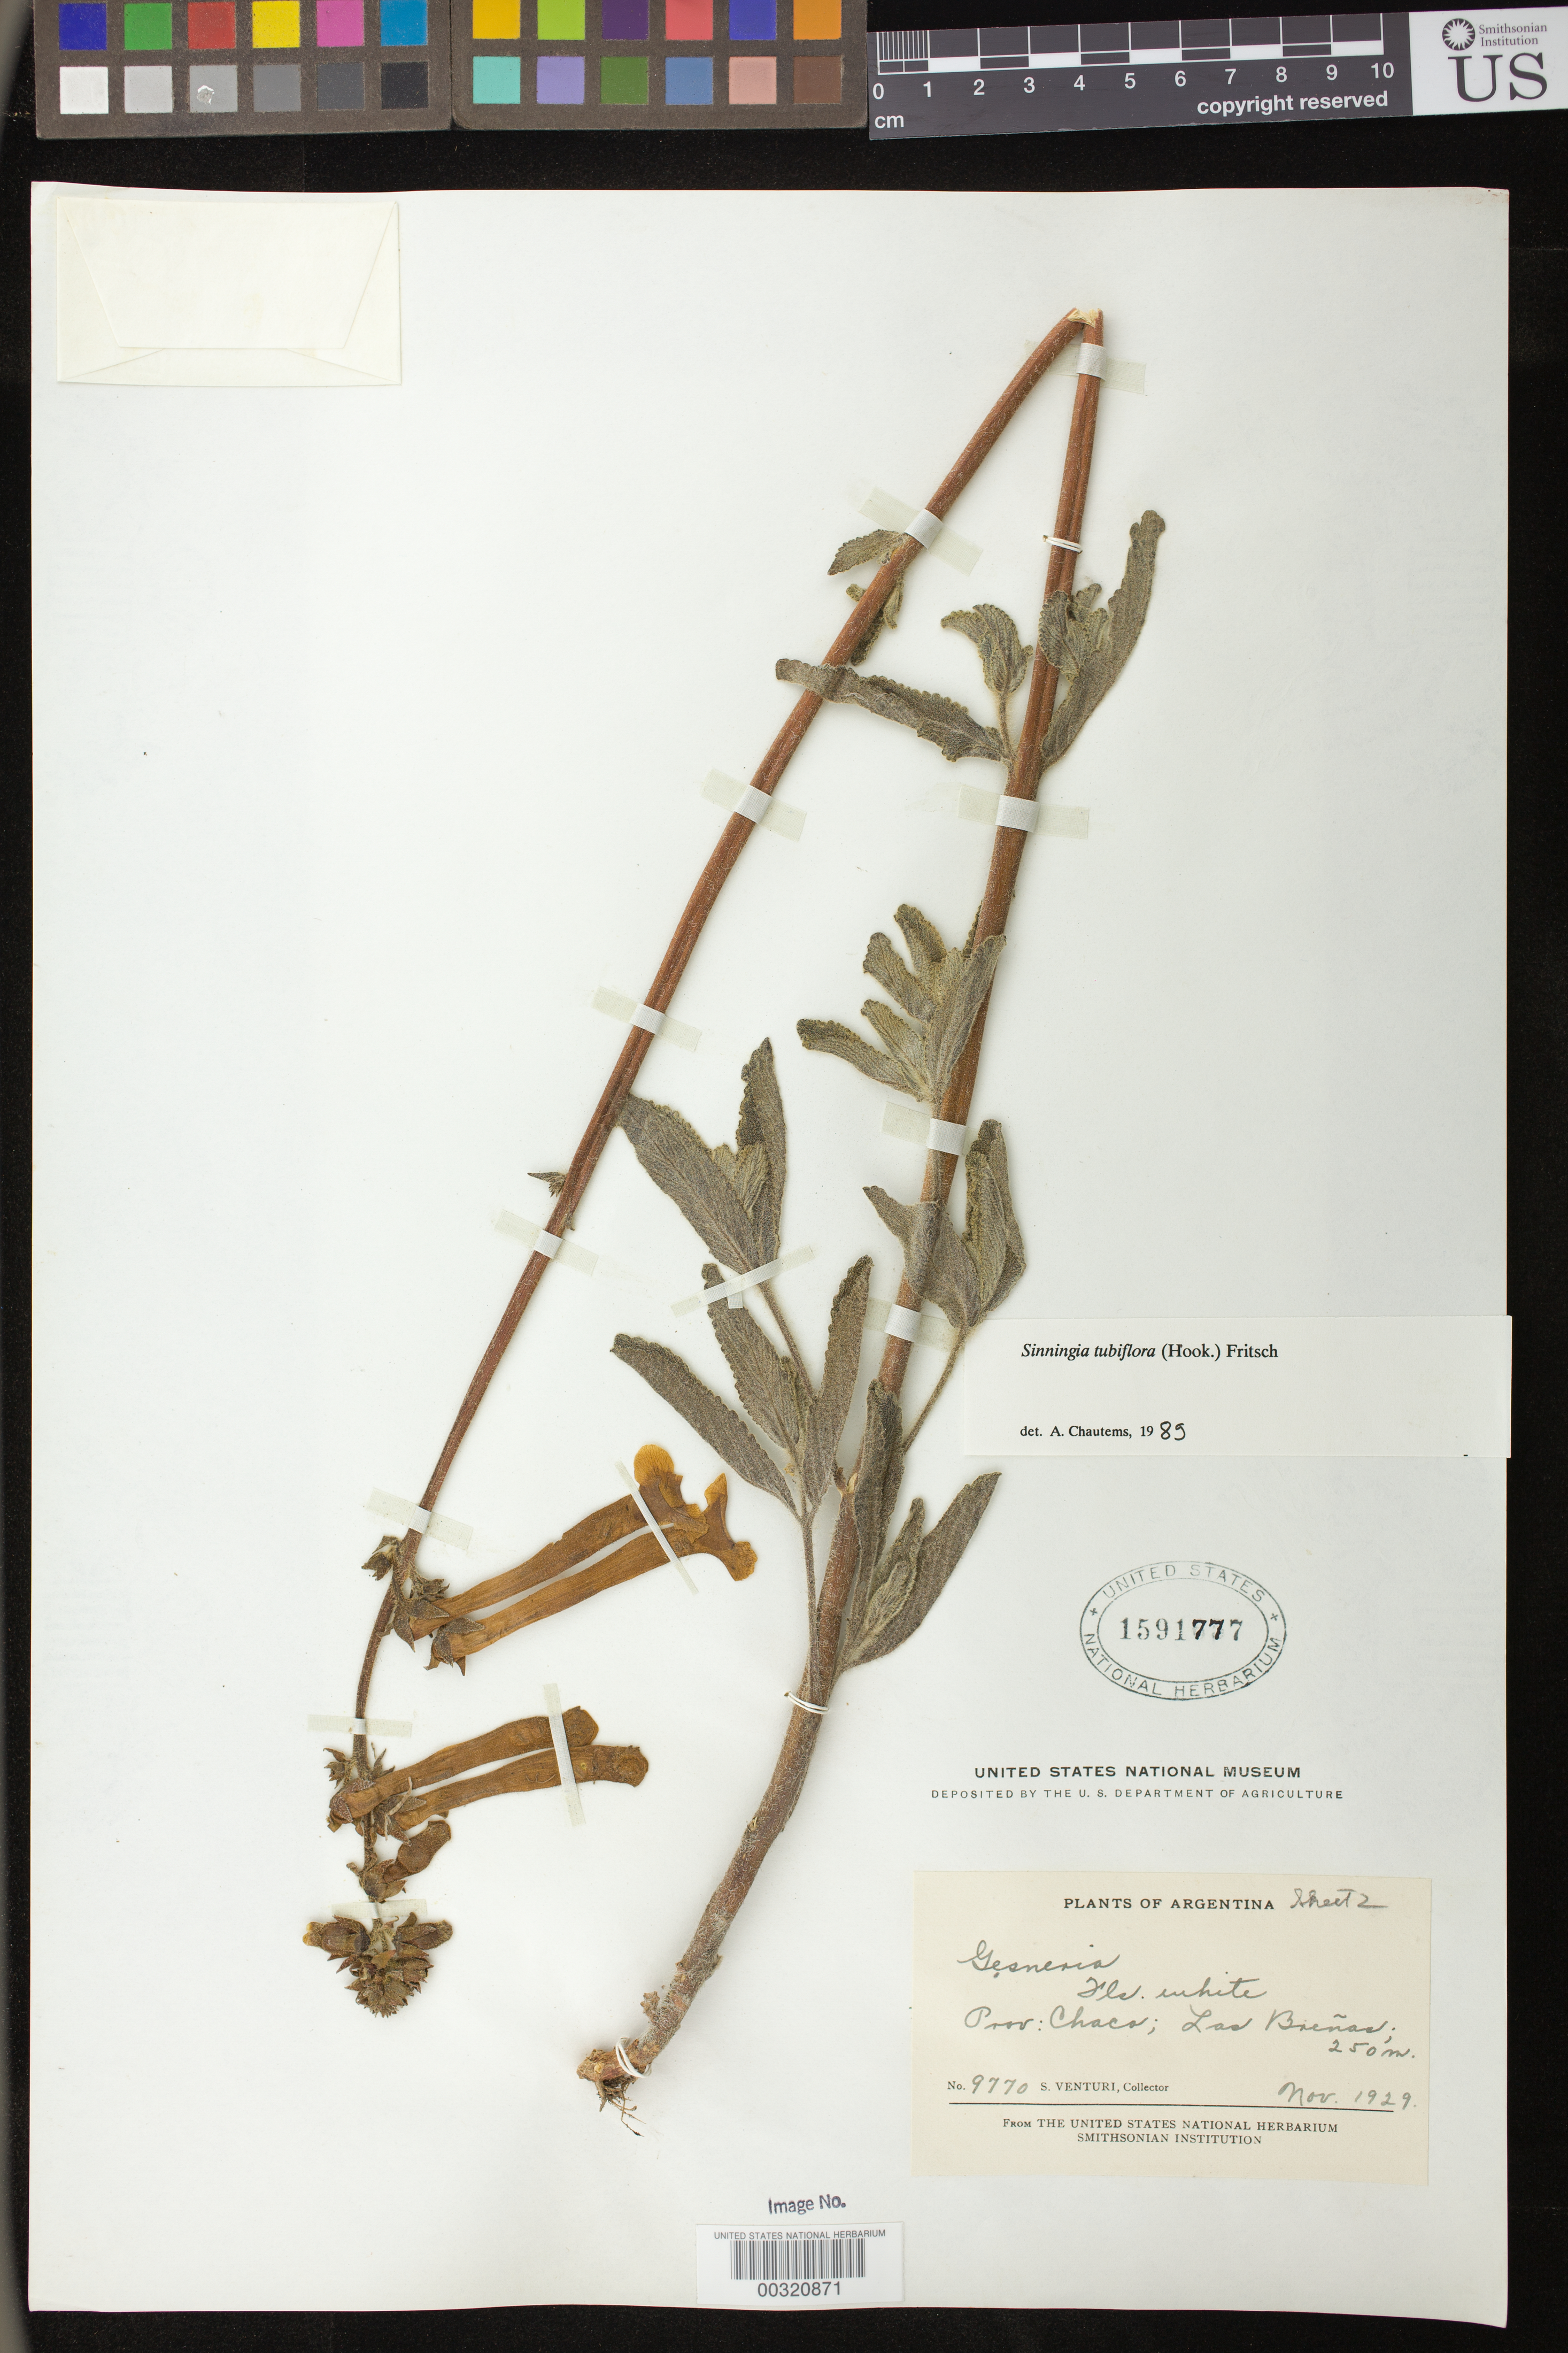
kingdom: Plantae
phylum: Tracheophyta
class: Magnoliopsida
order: Lamiales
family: Gesneriaceae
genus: Sinningia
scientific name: Sinningia tubiflora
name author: (Hook.) Fritsch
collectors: S. Venturi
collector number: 9770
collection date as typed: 09 Nov 1929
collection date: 1929-11-09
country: Argentina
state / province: Chaco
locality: Las Buenas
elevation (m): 250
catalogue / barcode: US 1591777